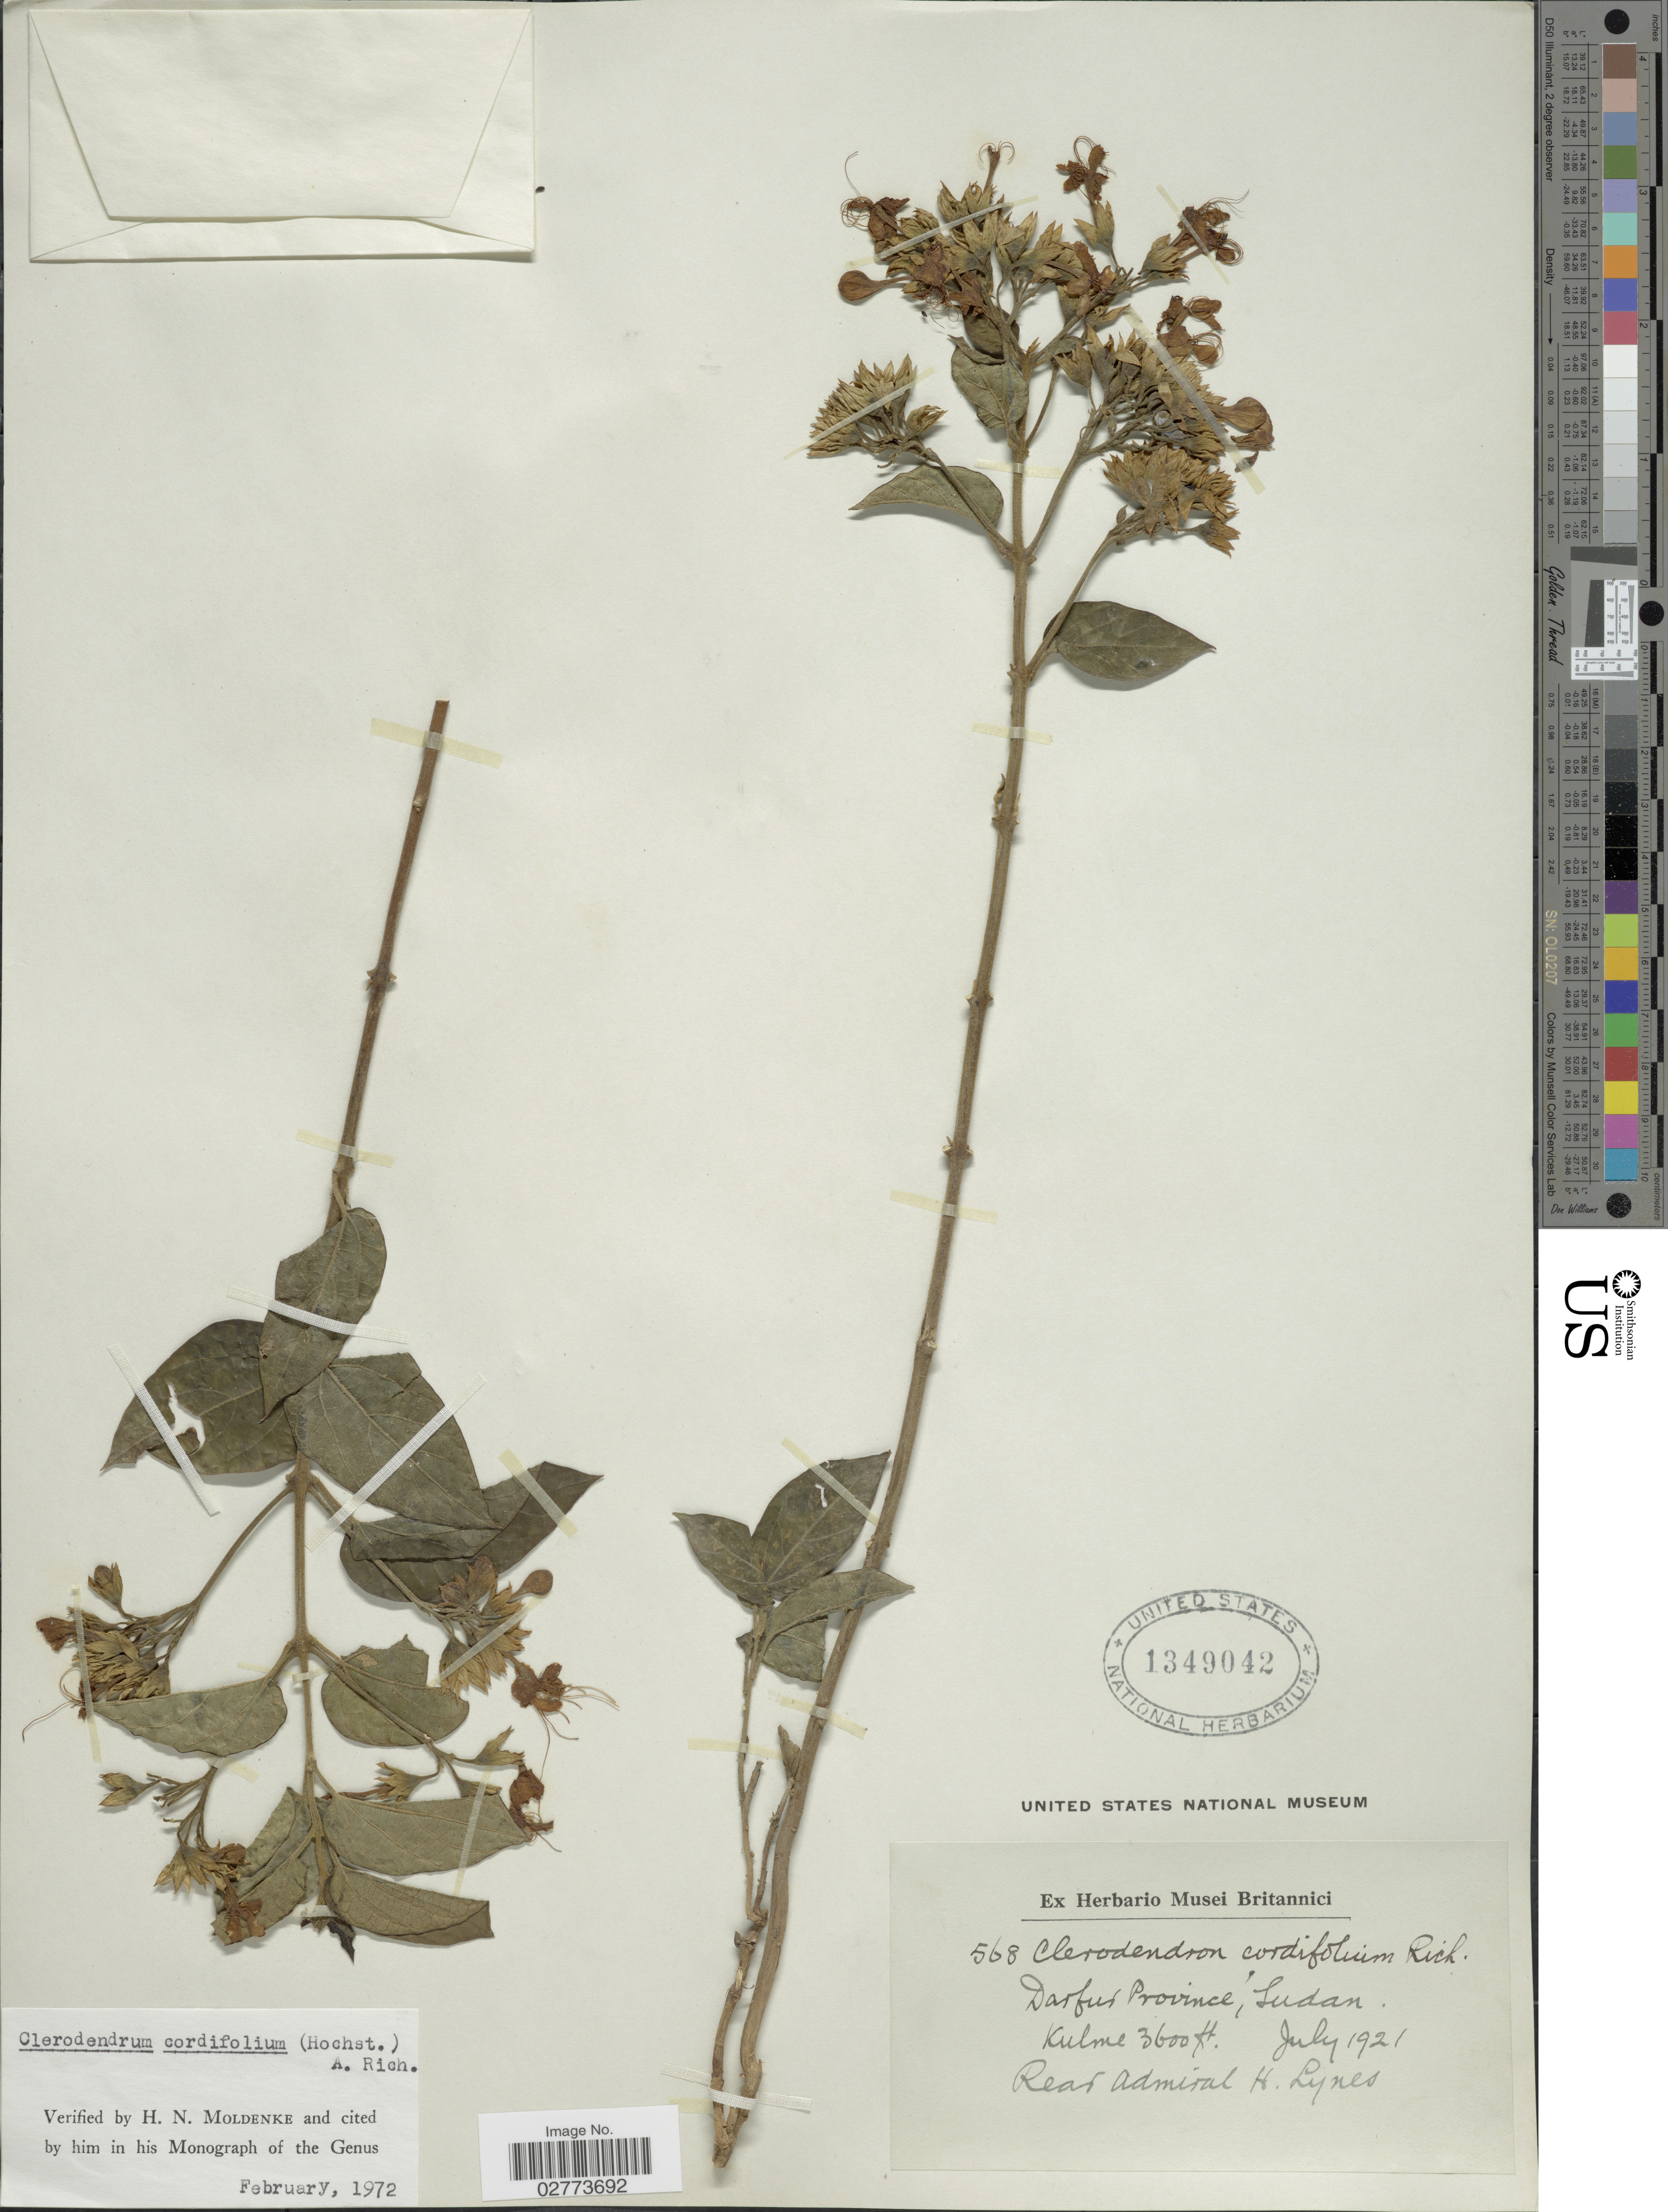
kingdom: Plantae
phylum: Tracheophyta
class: Magnoliopsida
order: Lamiales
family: Lamiaceae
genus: Clerodendrum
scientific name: Clerodendrum cordifolium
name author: (Hochst.) A. Rich.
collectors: H. Lynes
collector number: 568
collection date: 1921-07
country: Sudan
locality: Darfur Province, Kulme.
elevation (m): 1097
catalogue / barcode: US 1349042